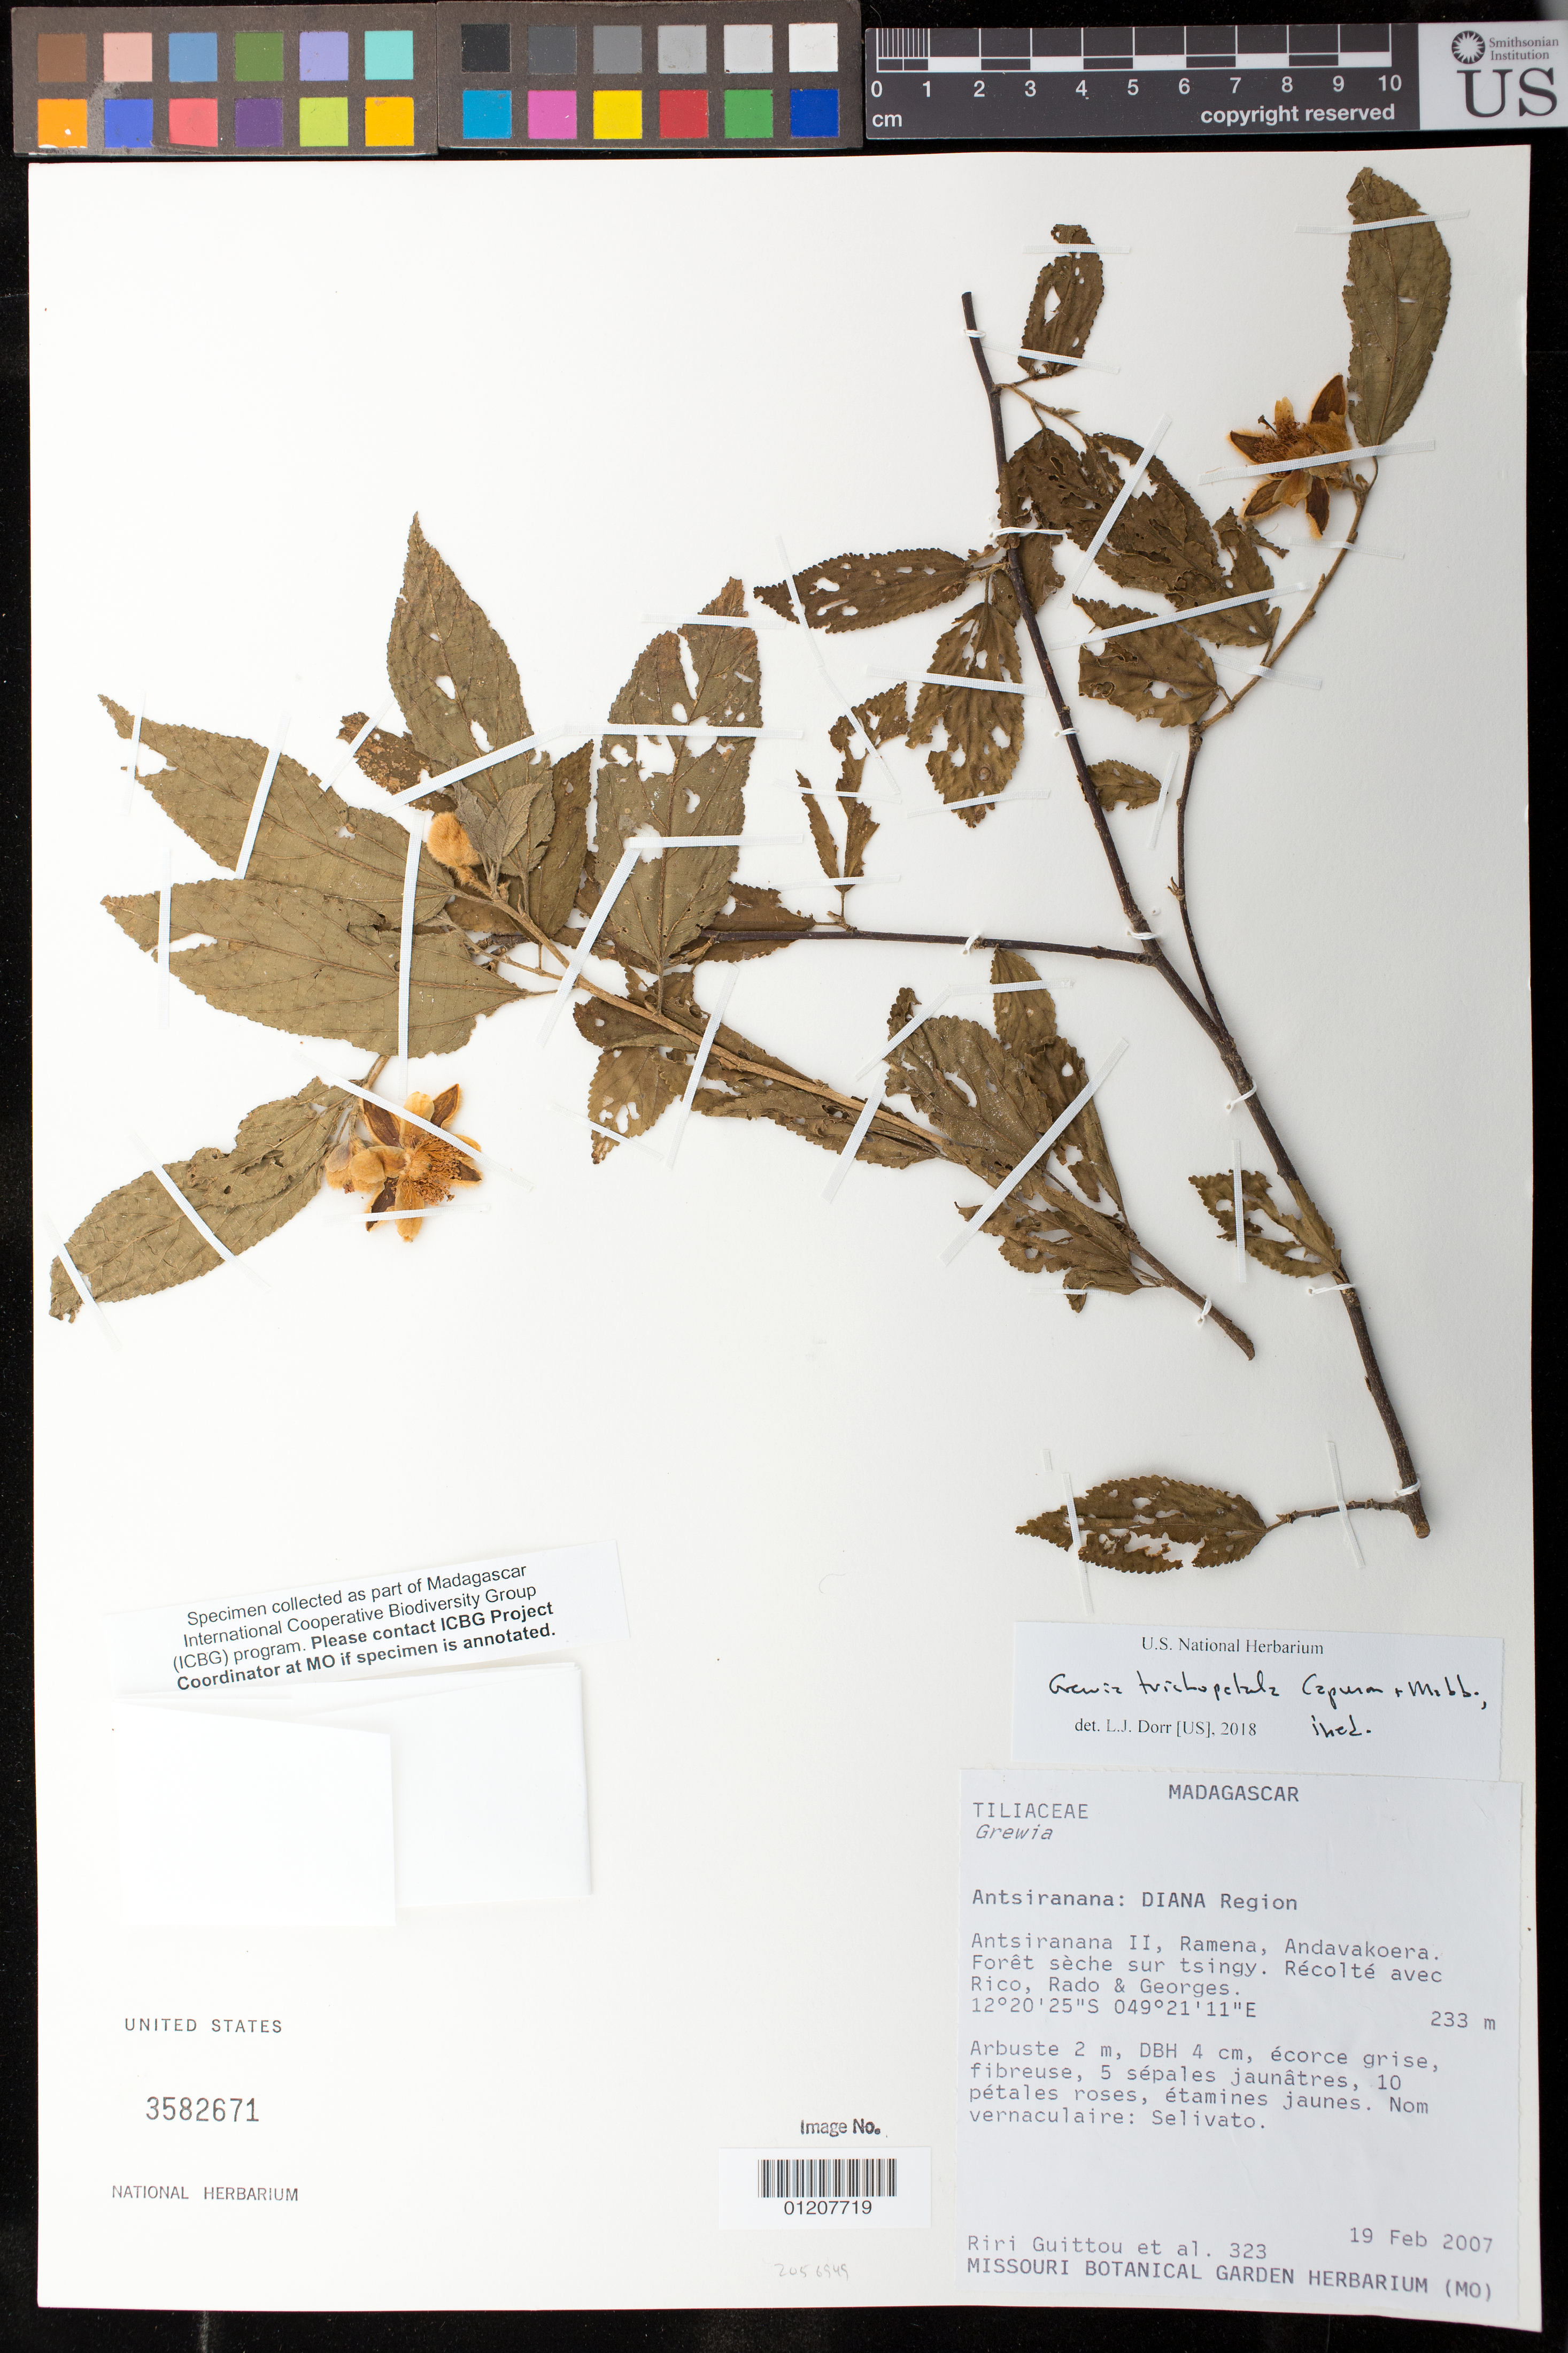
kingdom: Plantae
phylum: Tracheophyta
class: Magnoliopsida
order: Malvales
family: Malvaceae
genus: Grewia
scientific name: Grewia trichopetala Capuron & Mabb., ined. 2018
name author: Capuron & Mabb.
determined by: Dorr, L. J., (BOT), Smithsonian Institution - National Museum of Natural History (UNITED STATES)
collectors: R. Guittou, Rico, --, B. Rado & Georges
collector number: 323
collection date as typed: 19 Feb 2007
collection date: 2007-02-19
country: Madagascar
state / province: Diana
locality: Antsiranana II, Ramena, Andavakoera, Forêt sèche sur tsingy.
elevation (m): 233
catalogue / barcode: US 3582671